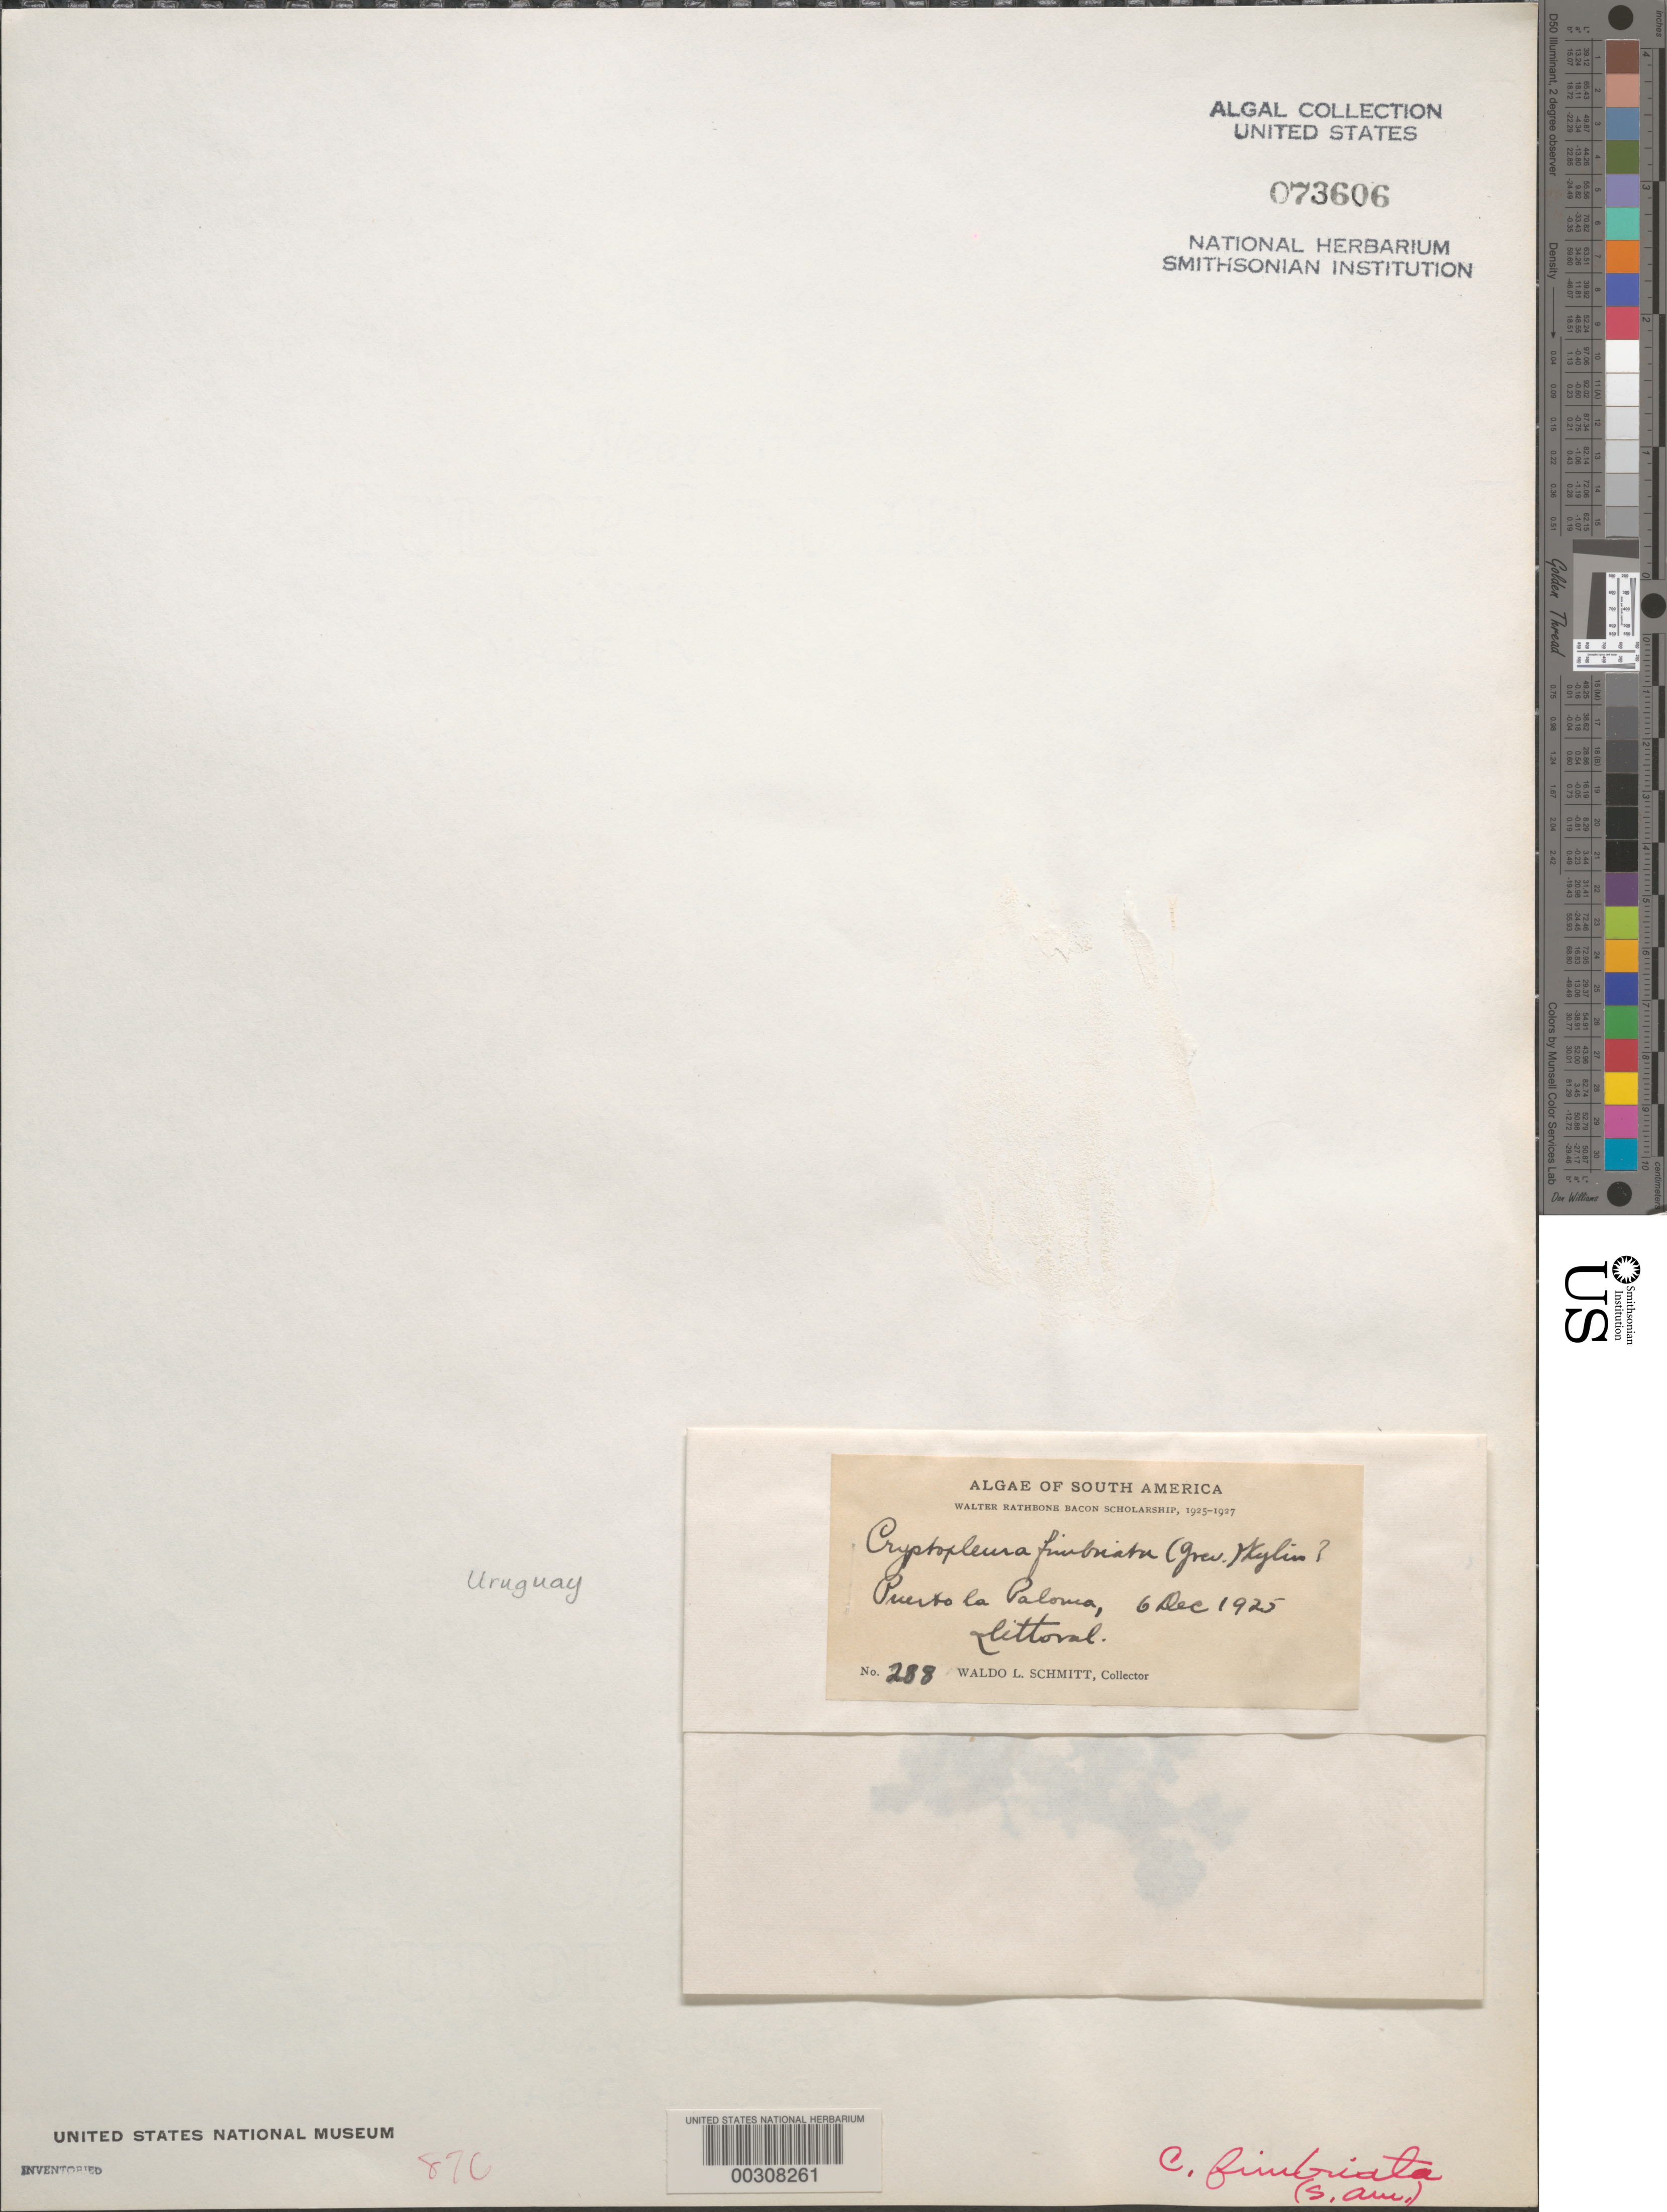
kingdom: Plantae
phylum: Rhodophyta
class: Florideophyceae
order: Ceramiales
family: Delesseriaceae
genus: Cryptopleura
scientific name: Cryptopleura ramosa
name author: (Huds.) L.M. Newton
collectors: W. L. Schmitt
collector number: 288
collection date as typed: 06 Dec 1926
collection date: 1926-12-06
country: Uruguay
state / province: Rocha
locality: Puerto la Paloma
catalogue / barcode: US 73606